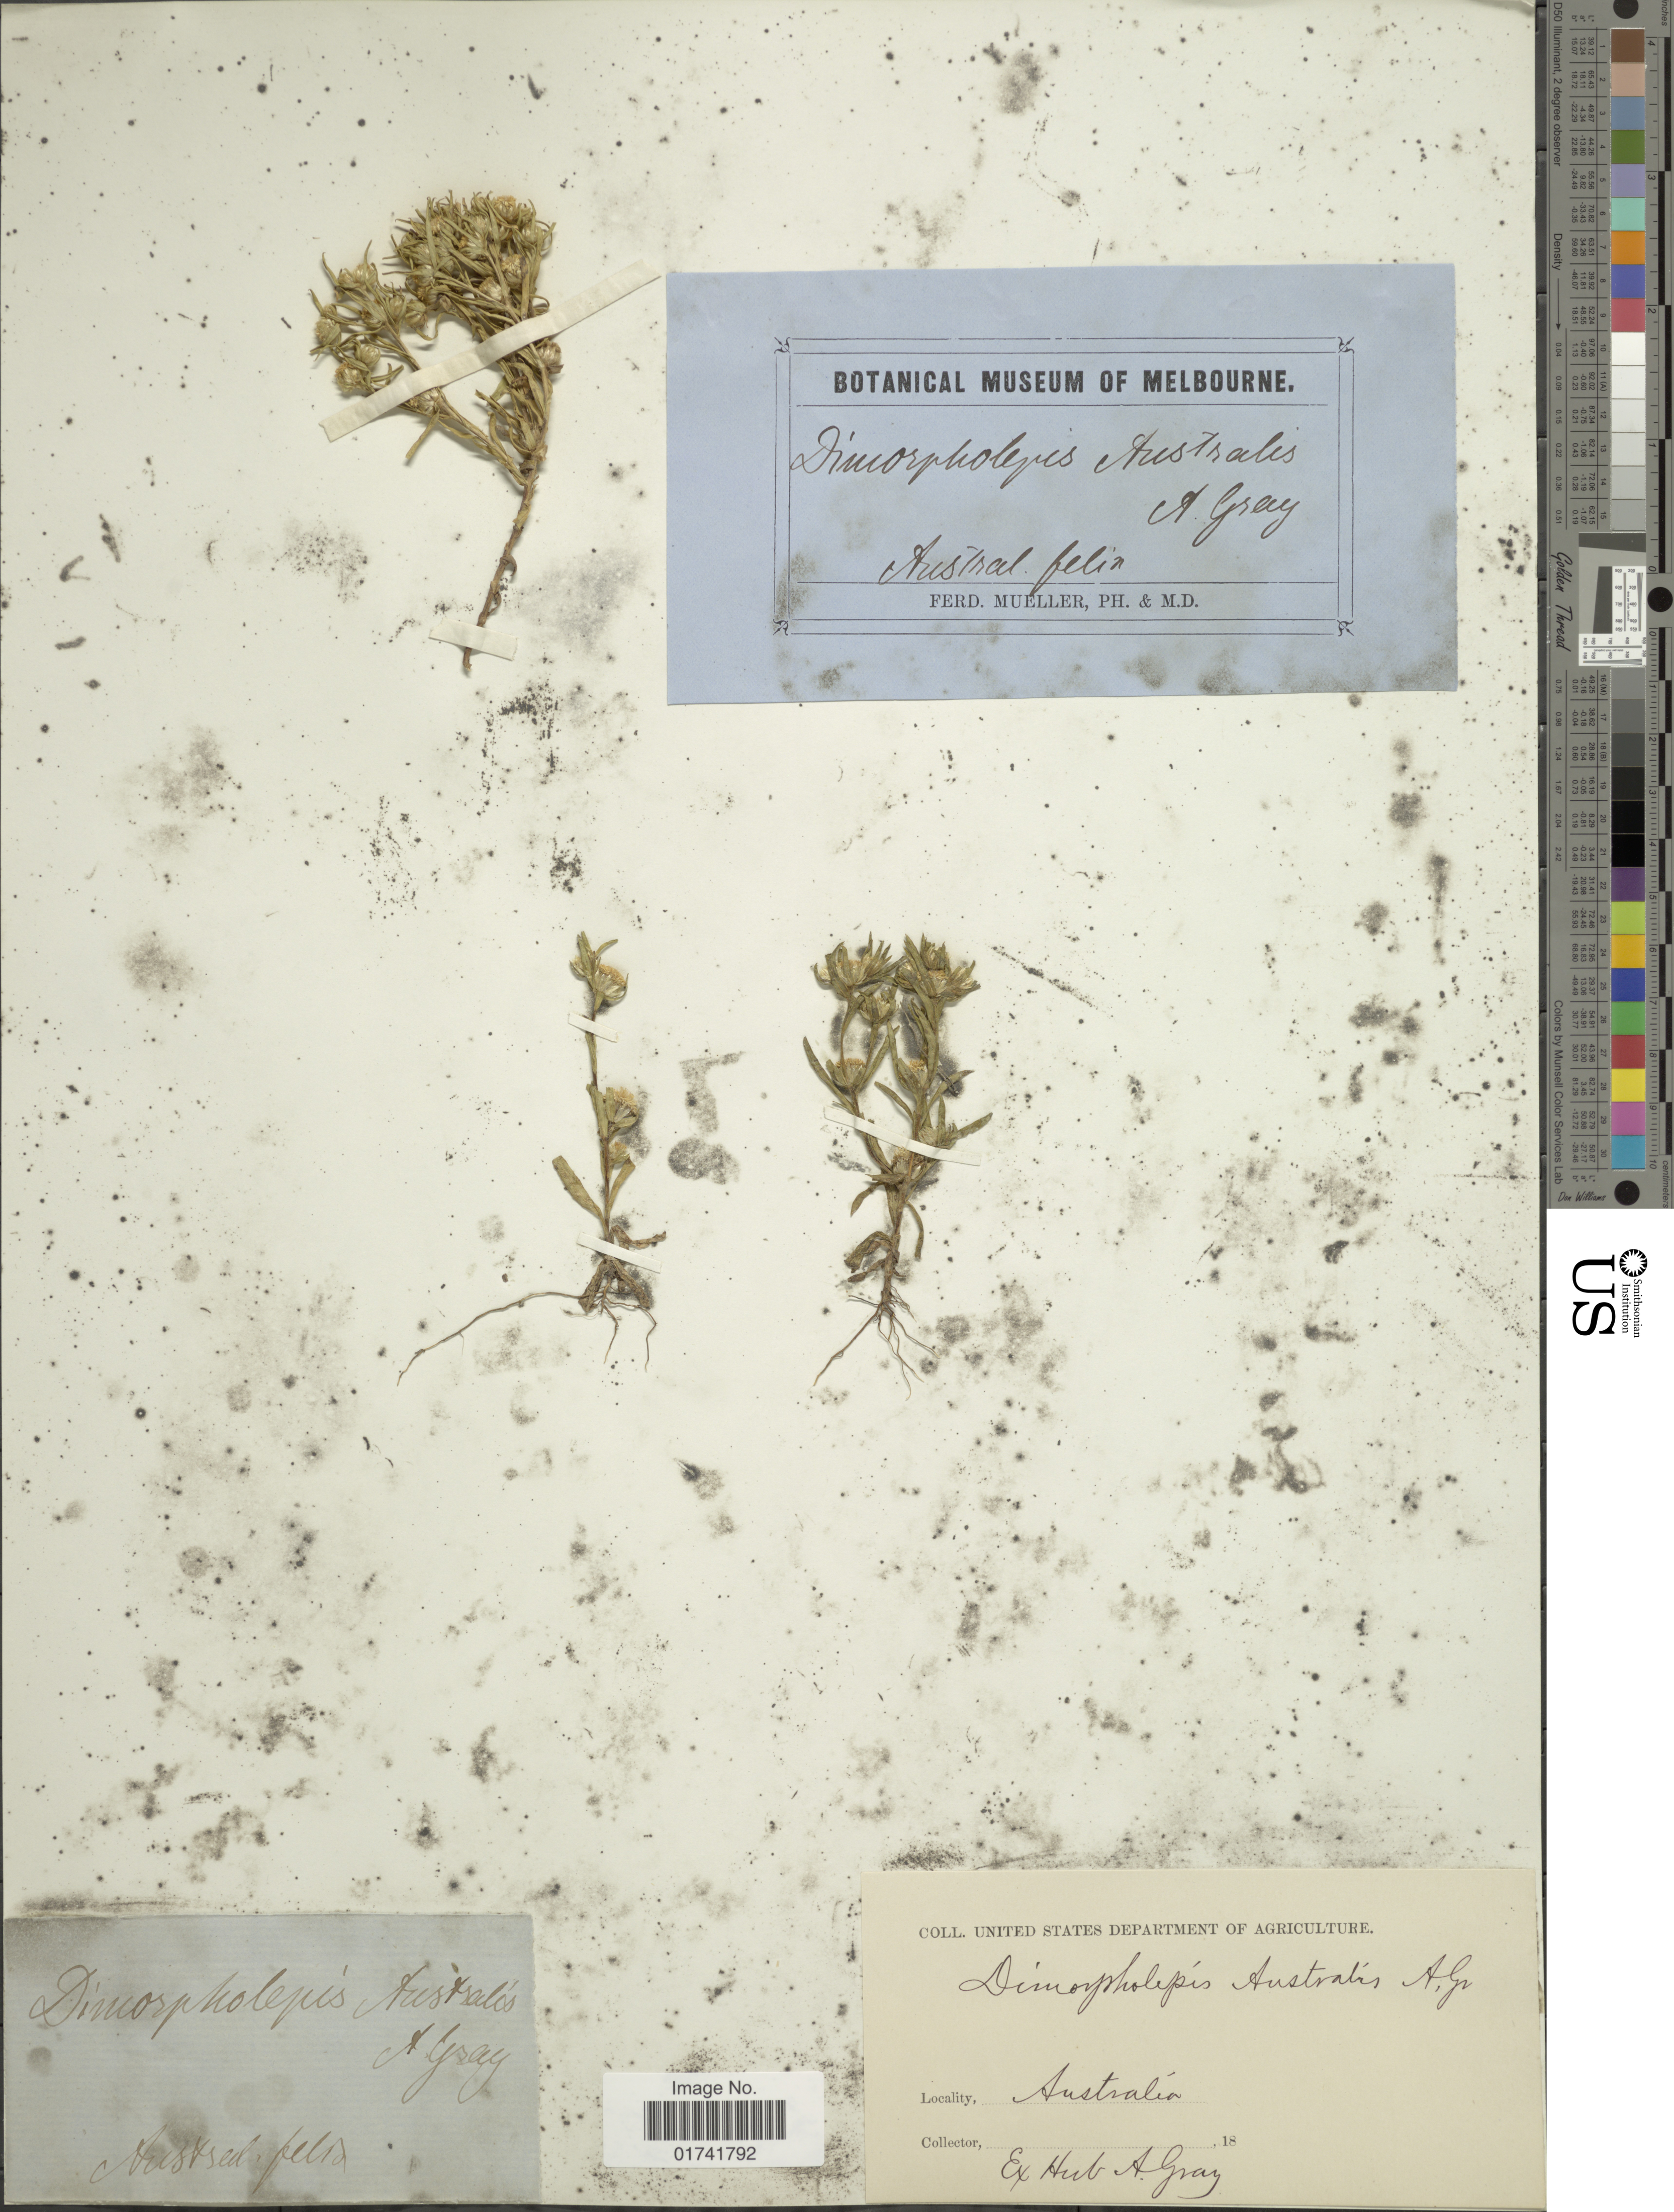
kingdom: Plantae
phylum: Tracheophyta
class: Magnoliopsida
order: Asterales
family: Asteraceae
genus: Triptilodiscus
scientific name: Triptilodiscus pygmaeus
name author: Turcz.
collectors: A. Gray (herbarium)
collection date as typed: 18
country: Australia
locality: Felia.